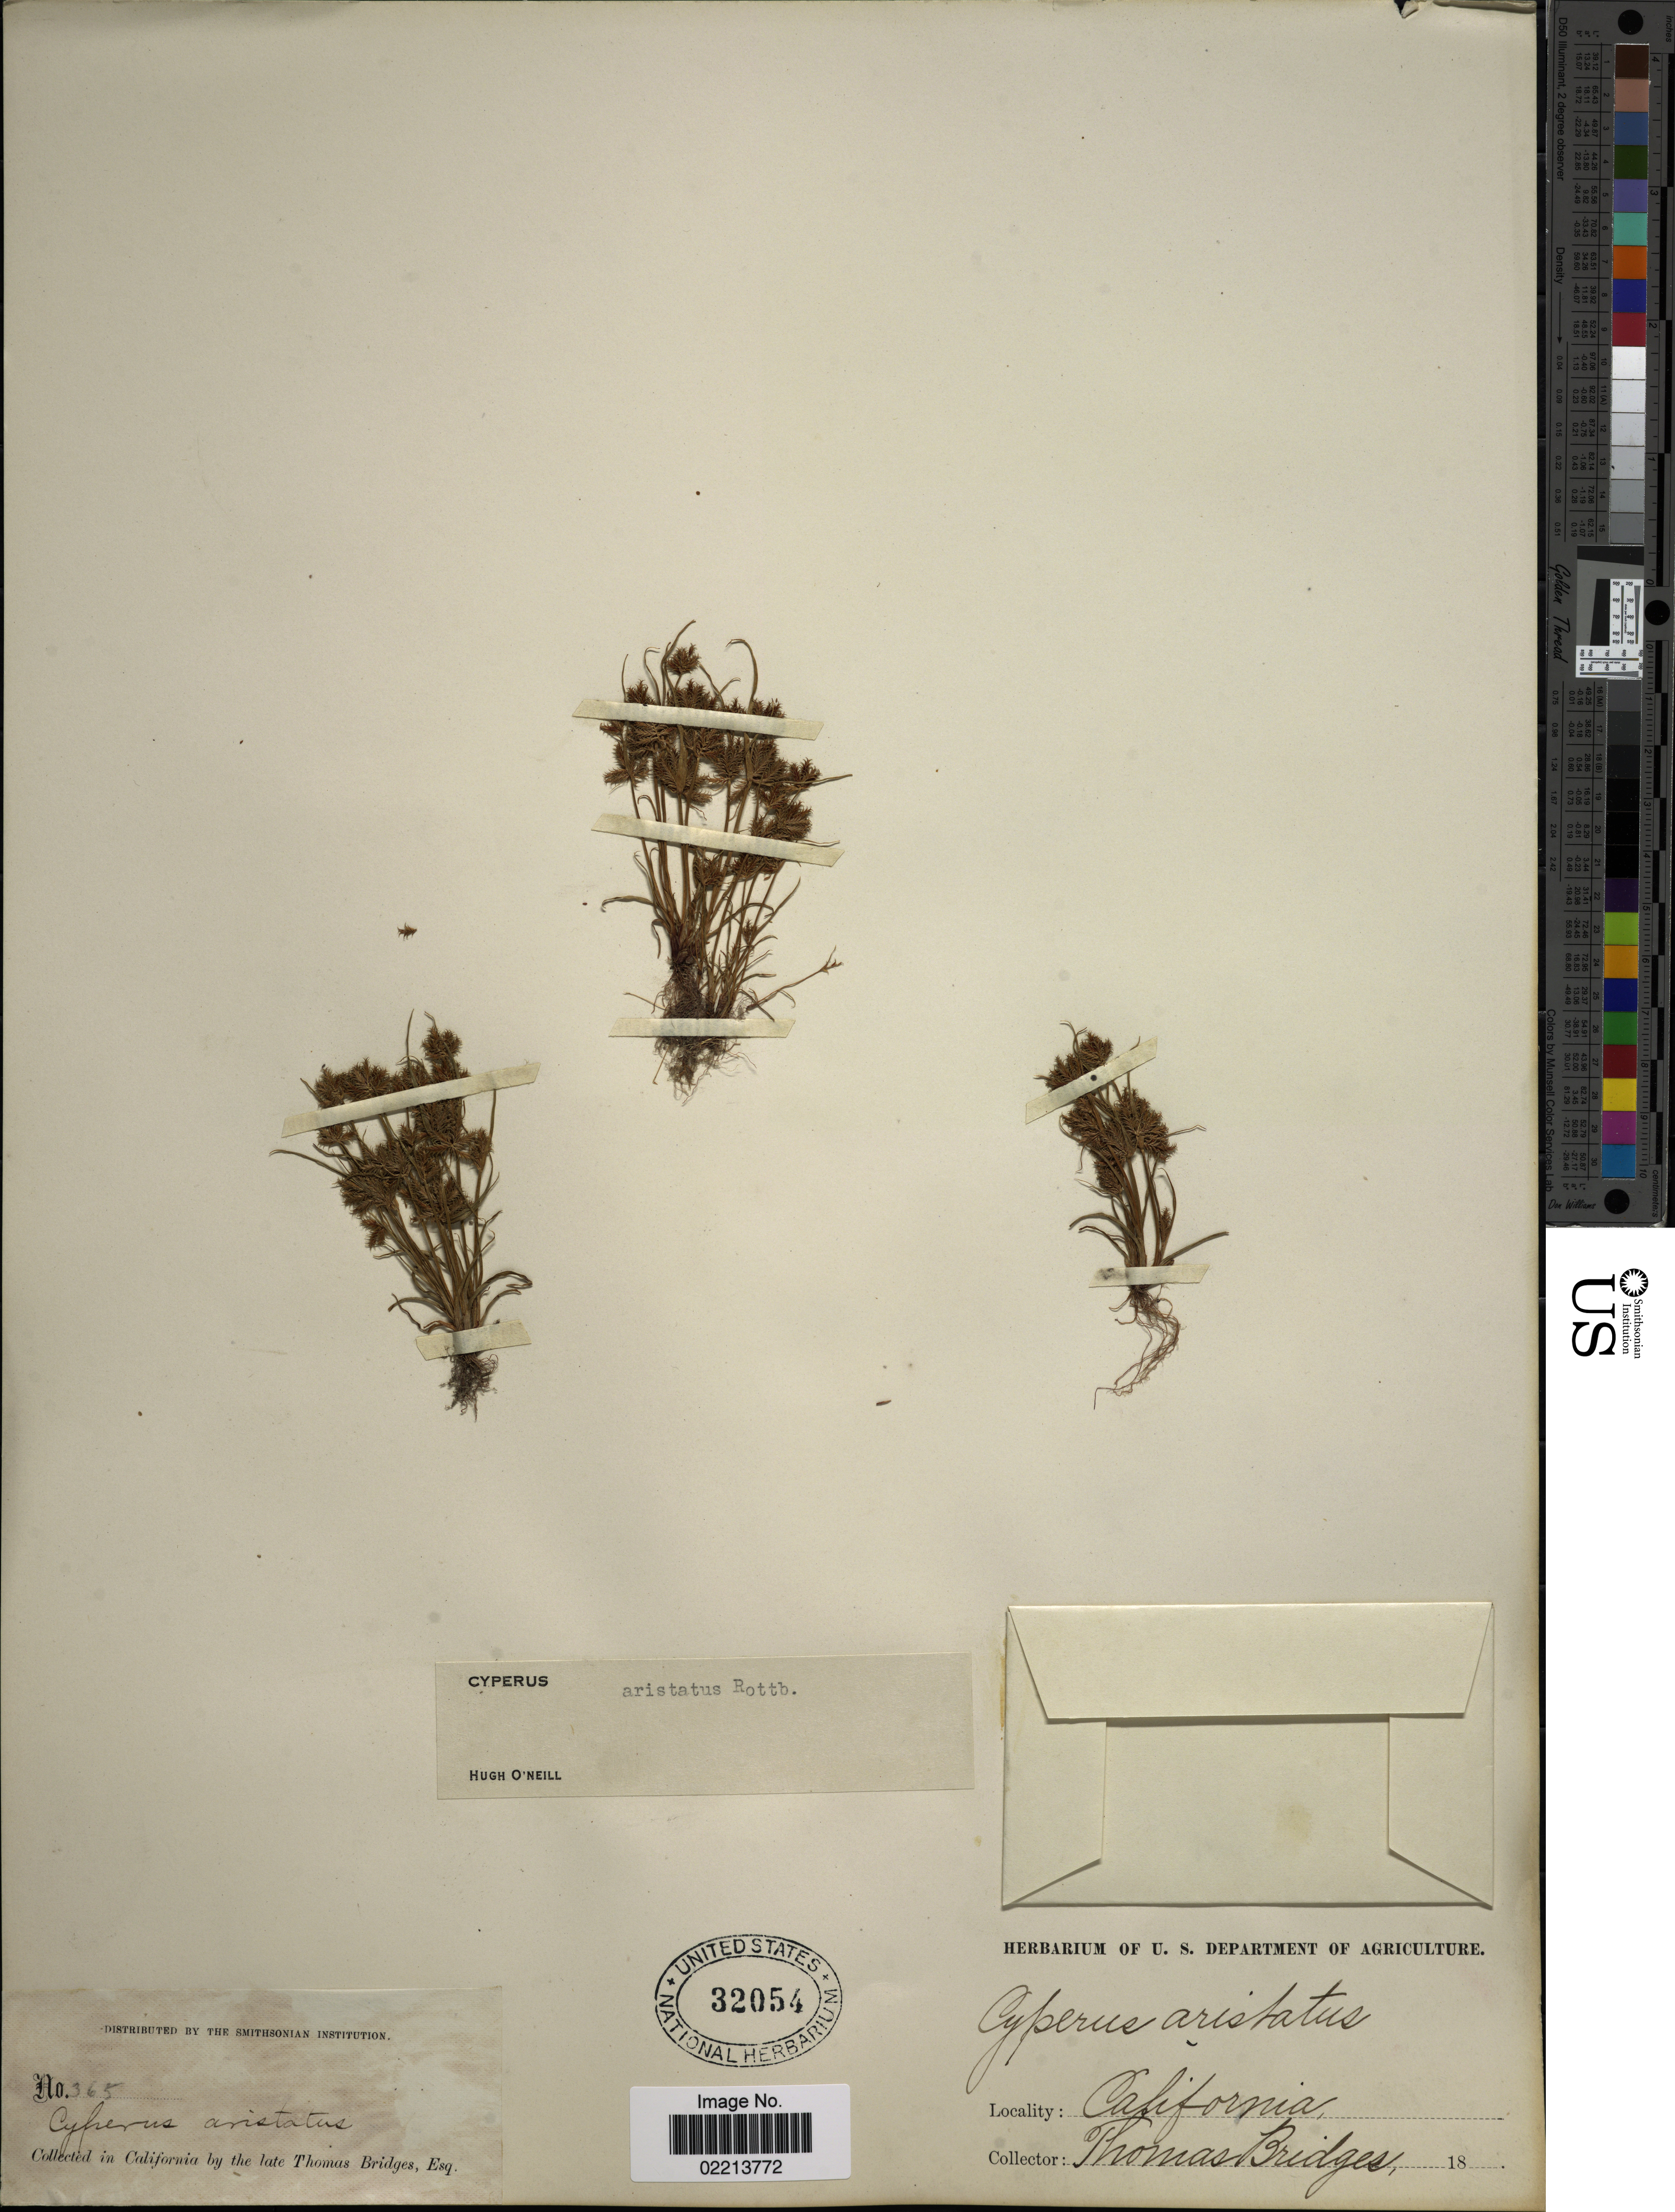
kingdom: Plantae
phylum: Tracheophyta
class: Liliopsida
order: Poales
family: Cyperaceae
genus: Cyperus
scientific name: Cyperus squarrosus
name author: L.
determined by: Strong, Mark T., (BOT), Smithsonian Institution - National Museum of Natural History (UNITED STATES)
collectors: T. Bridges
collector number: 365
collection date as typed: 18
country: United States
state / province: California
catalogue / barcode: US 32054